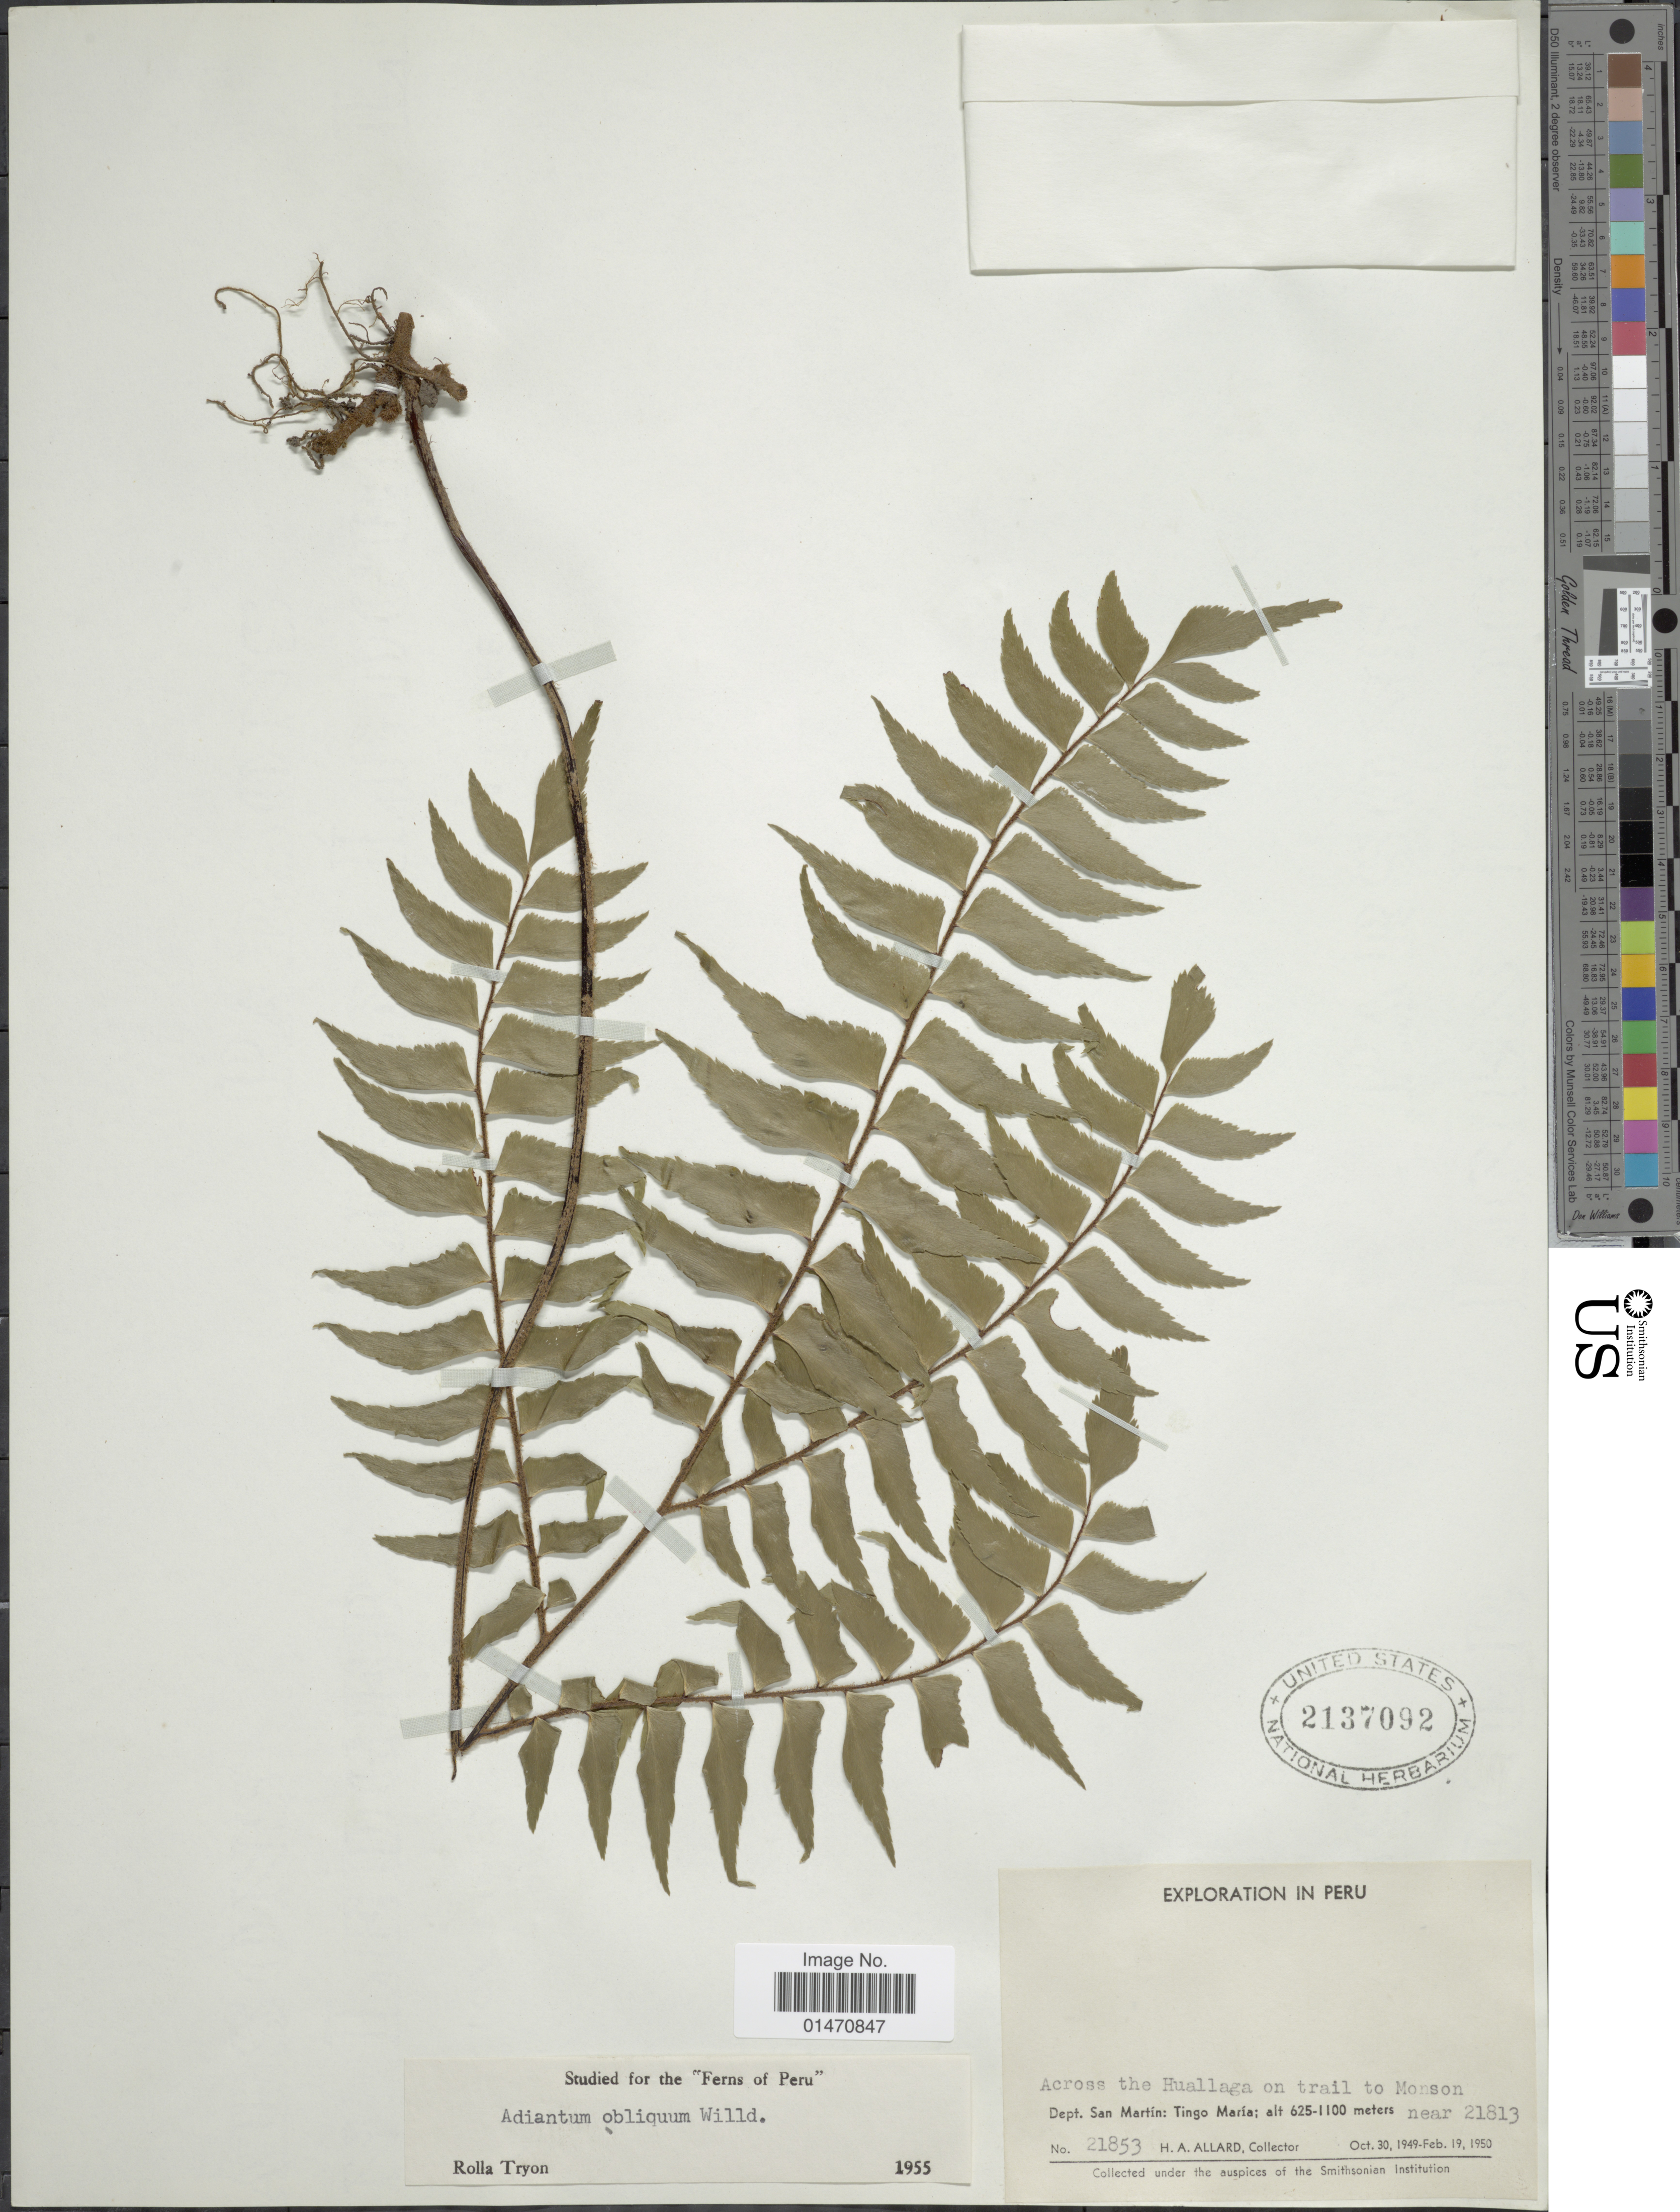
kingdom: Plantae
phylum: Tracheophyta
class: Polypodiopsida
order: Polypodiales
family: Pteridaceae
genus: Adiantum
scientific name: Adiantum obliquum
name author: Willd.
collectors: H. A. Allard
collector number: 21853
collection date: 1949-10-30/1950-02-19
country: Peru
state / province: San Martín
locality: Across the Huallaga on trail to Monson, Dept. San Martin: Tingo Maria, near 21813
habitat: across the river on trail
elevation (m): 625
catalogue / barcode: US 2137092